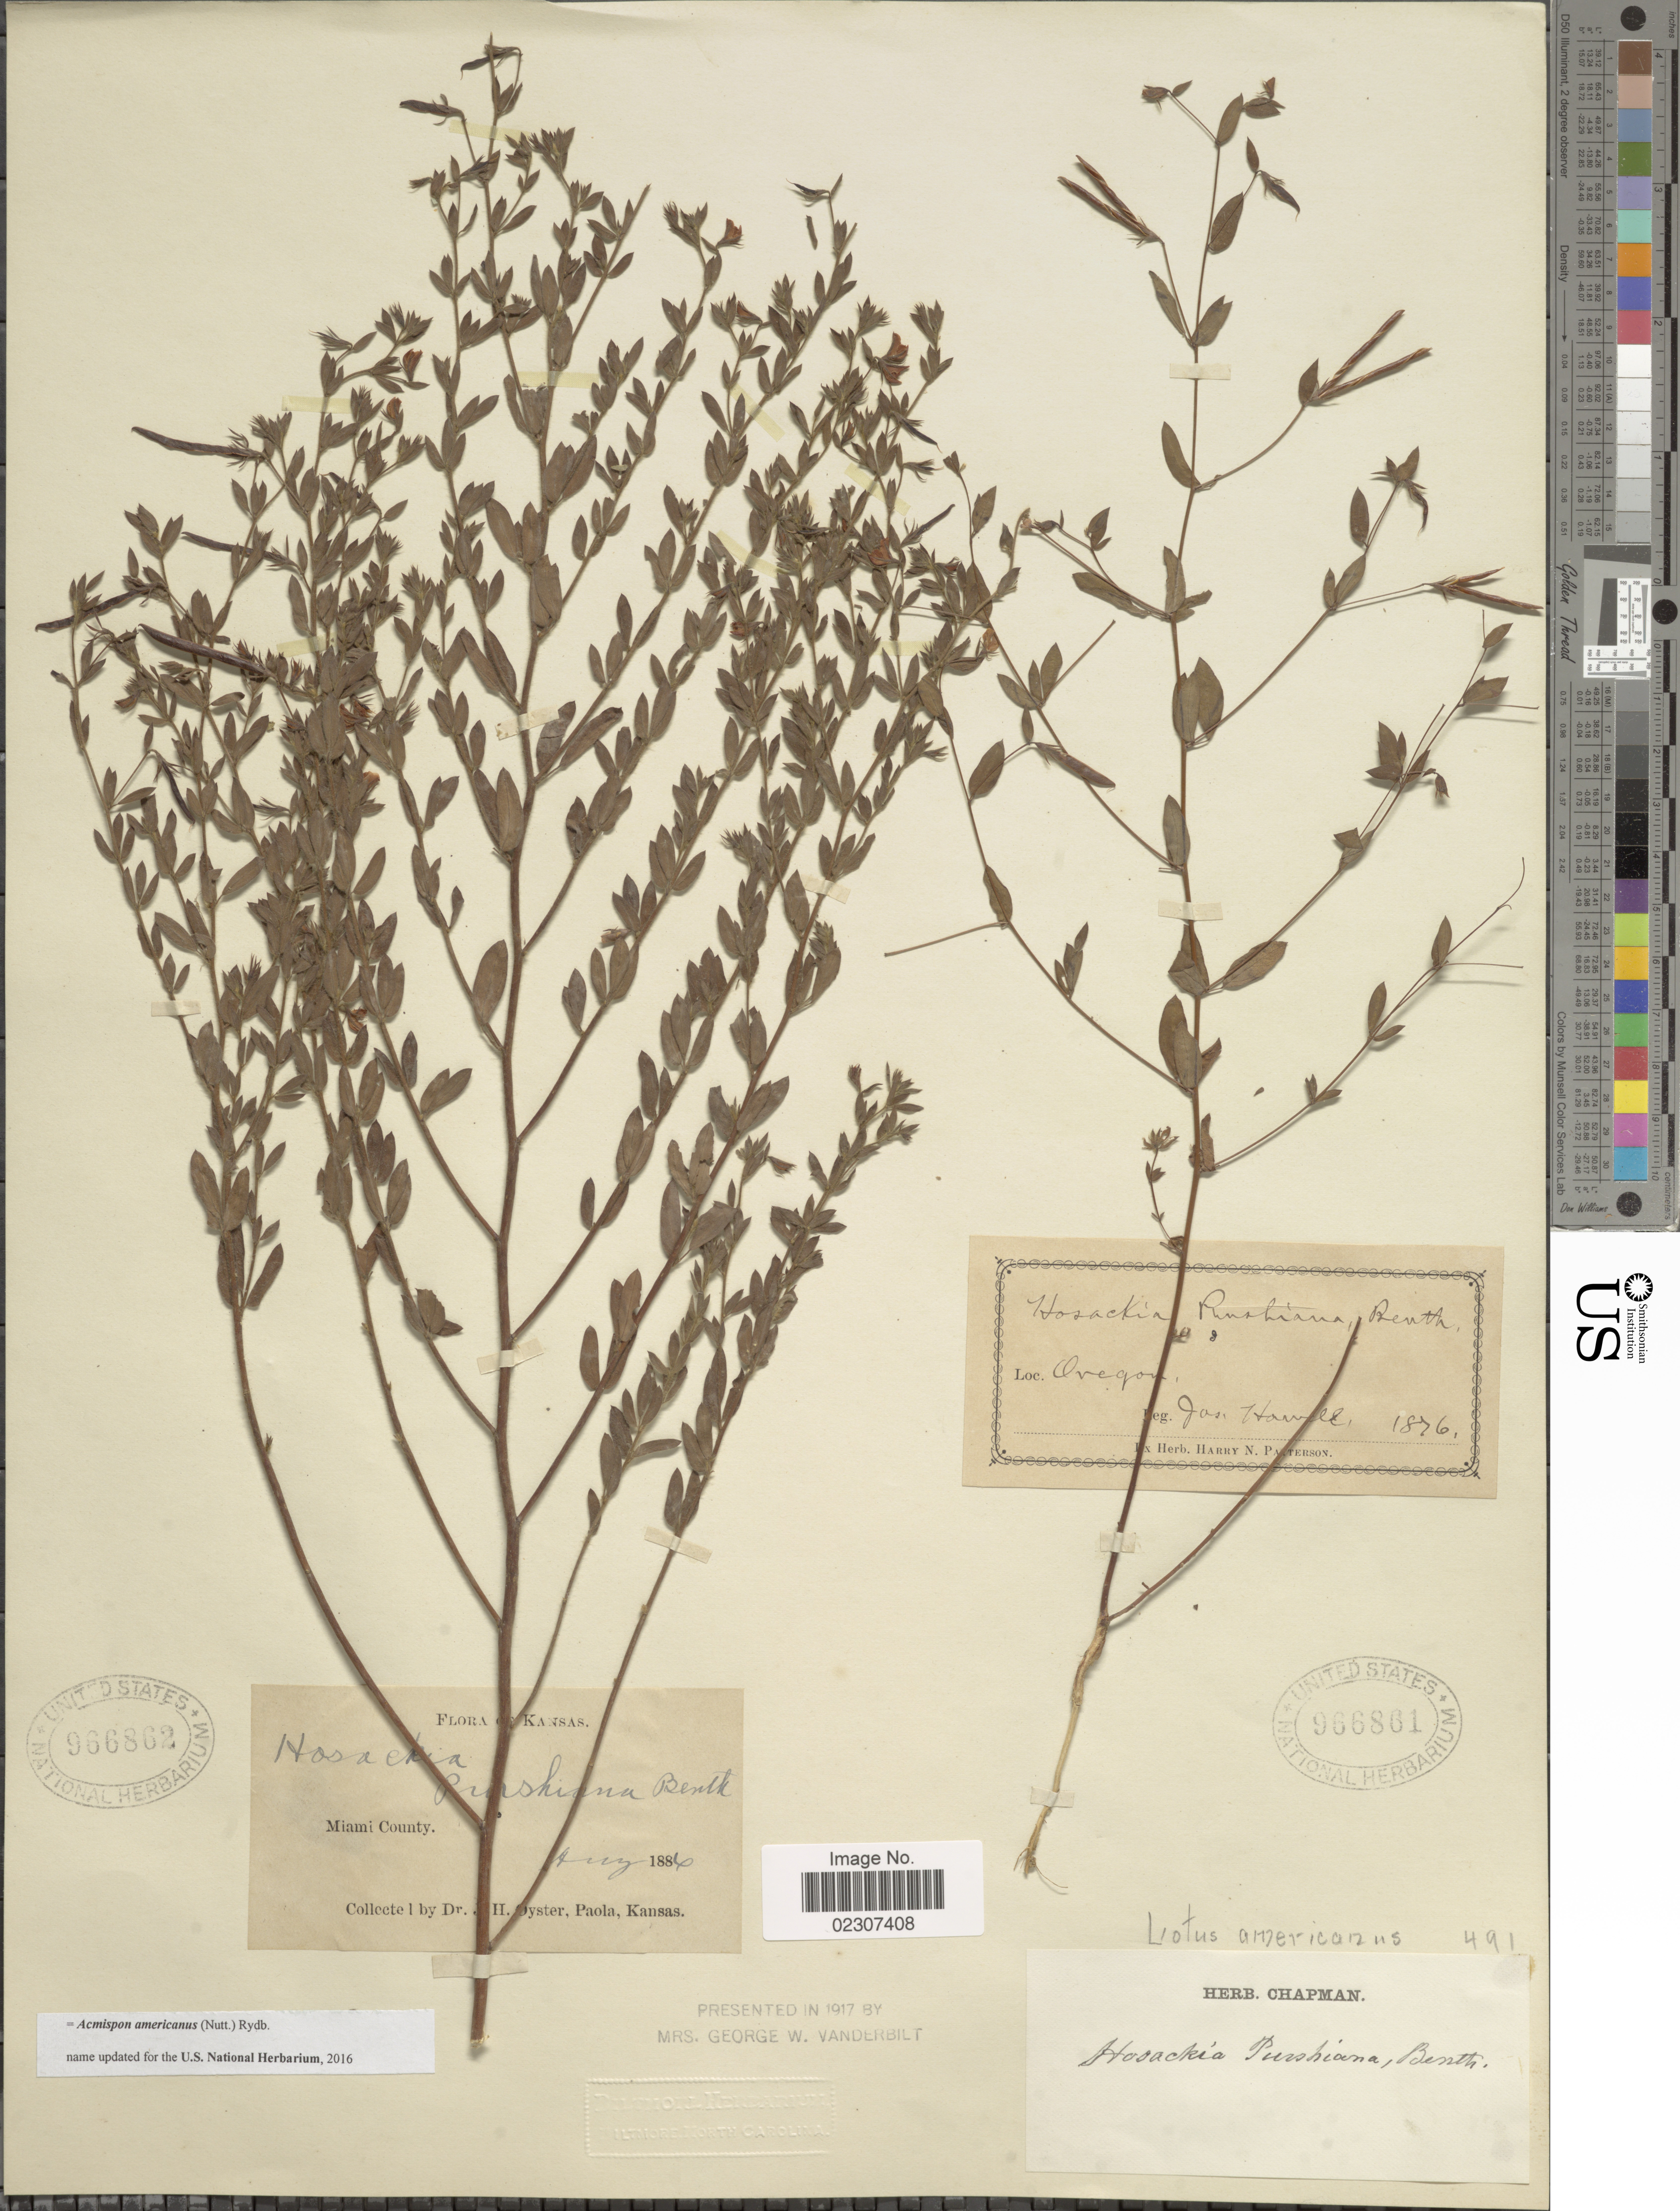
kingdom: Plantae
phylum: Tracheophyta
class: Magnoliopsida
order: Fabales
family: Fabaceae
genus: Acmispon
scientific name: Acmispon americanus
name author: (Nutt.) Rydb.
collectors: J. H. Oyster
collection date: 1886-08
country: United States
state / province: Kansas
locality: Kansas, Miami County.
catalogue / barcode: US 966862